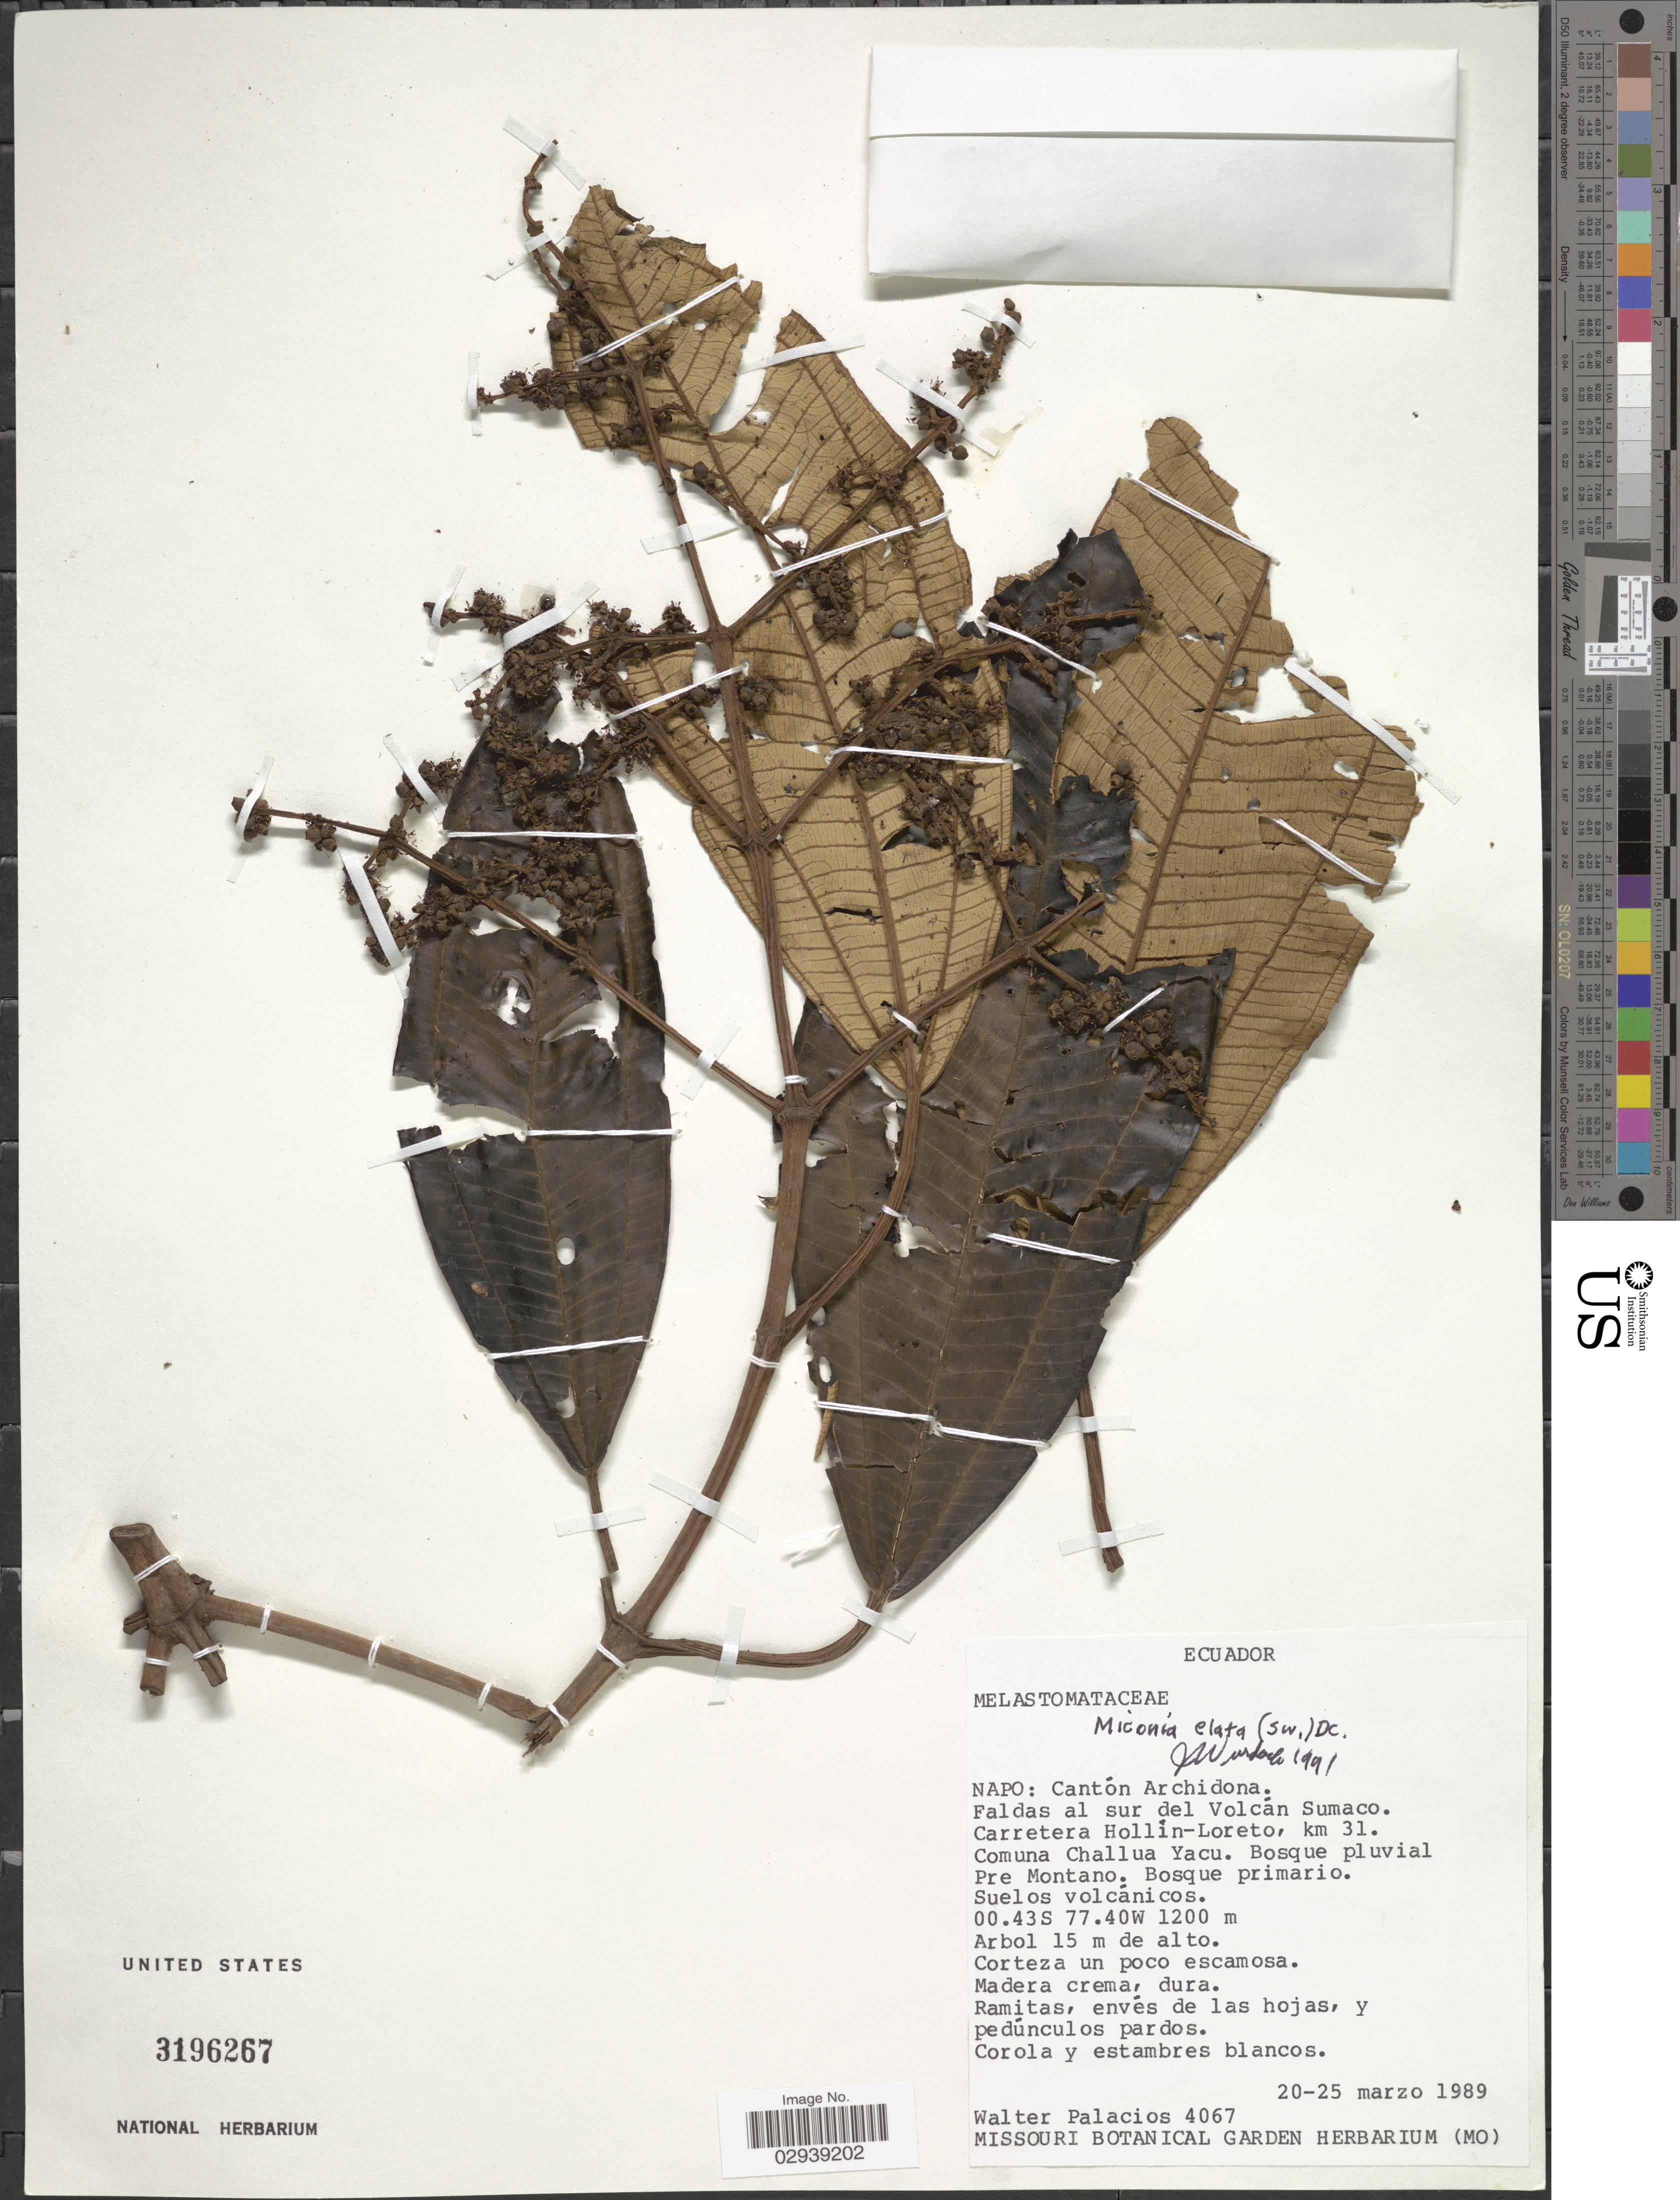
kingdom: Plantae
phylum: Tracheophyta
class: Magnoliopsida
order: Myrtales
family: Melastomataceae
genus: Miconia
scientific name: Miconia elata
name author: (Sw.) DC.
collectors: W. Palacios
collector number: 4067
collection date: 1989-03-20/1989-03-25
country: Ecuador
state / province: Napo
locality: Cantón Archidona. Faldas al sur del Volcán Sumaco. Carretera Hollín-Loreto, km 31. Comuna Challua Yacu.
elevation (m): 1200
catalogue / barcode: US 3196267